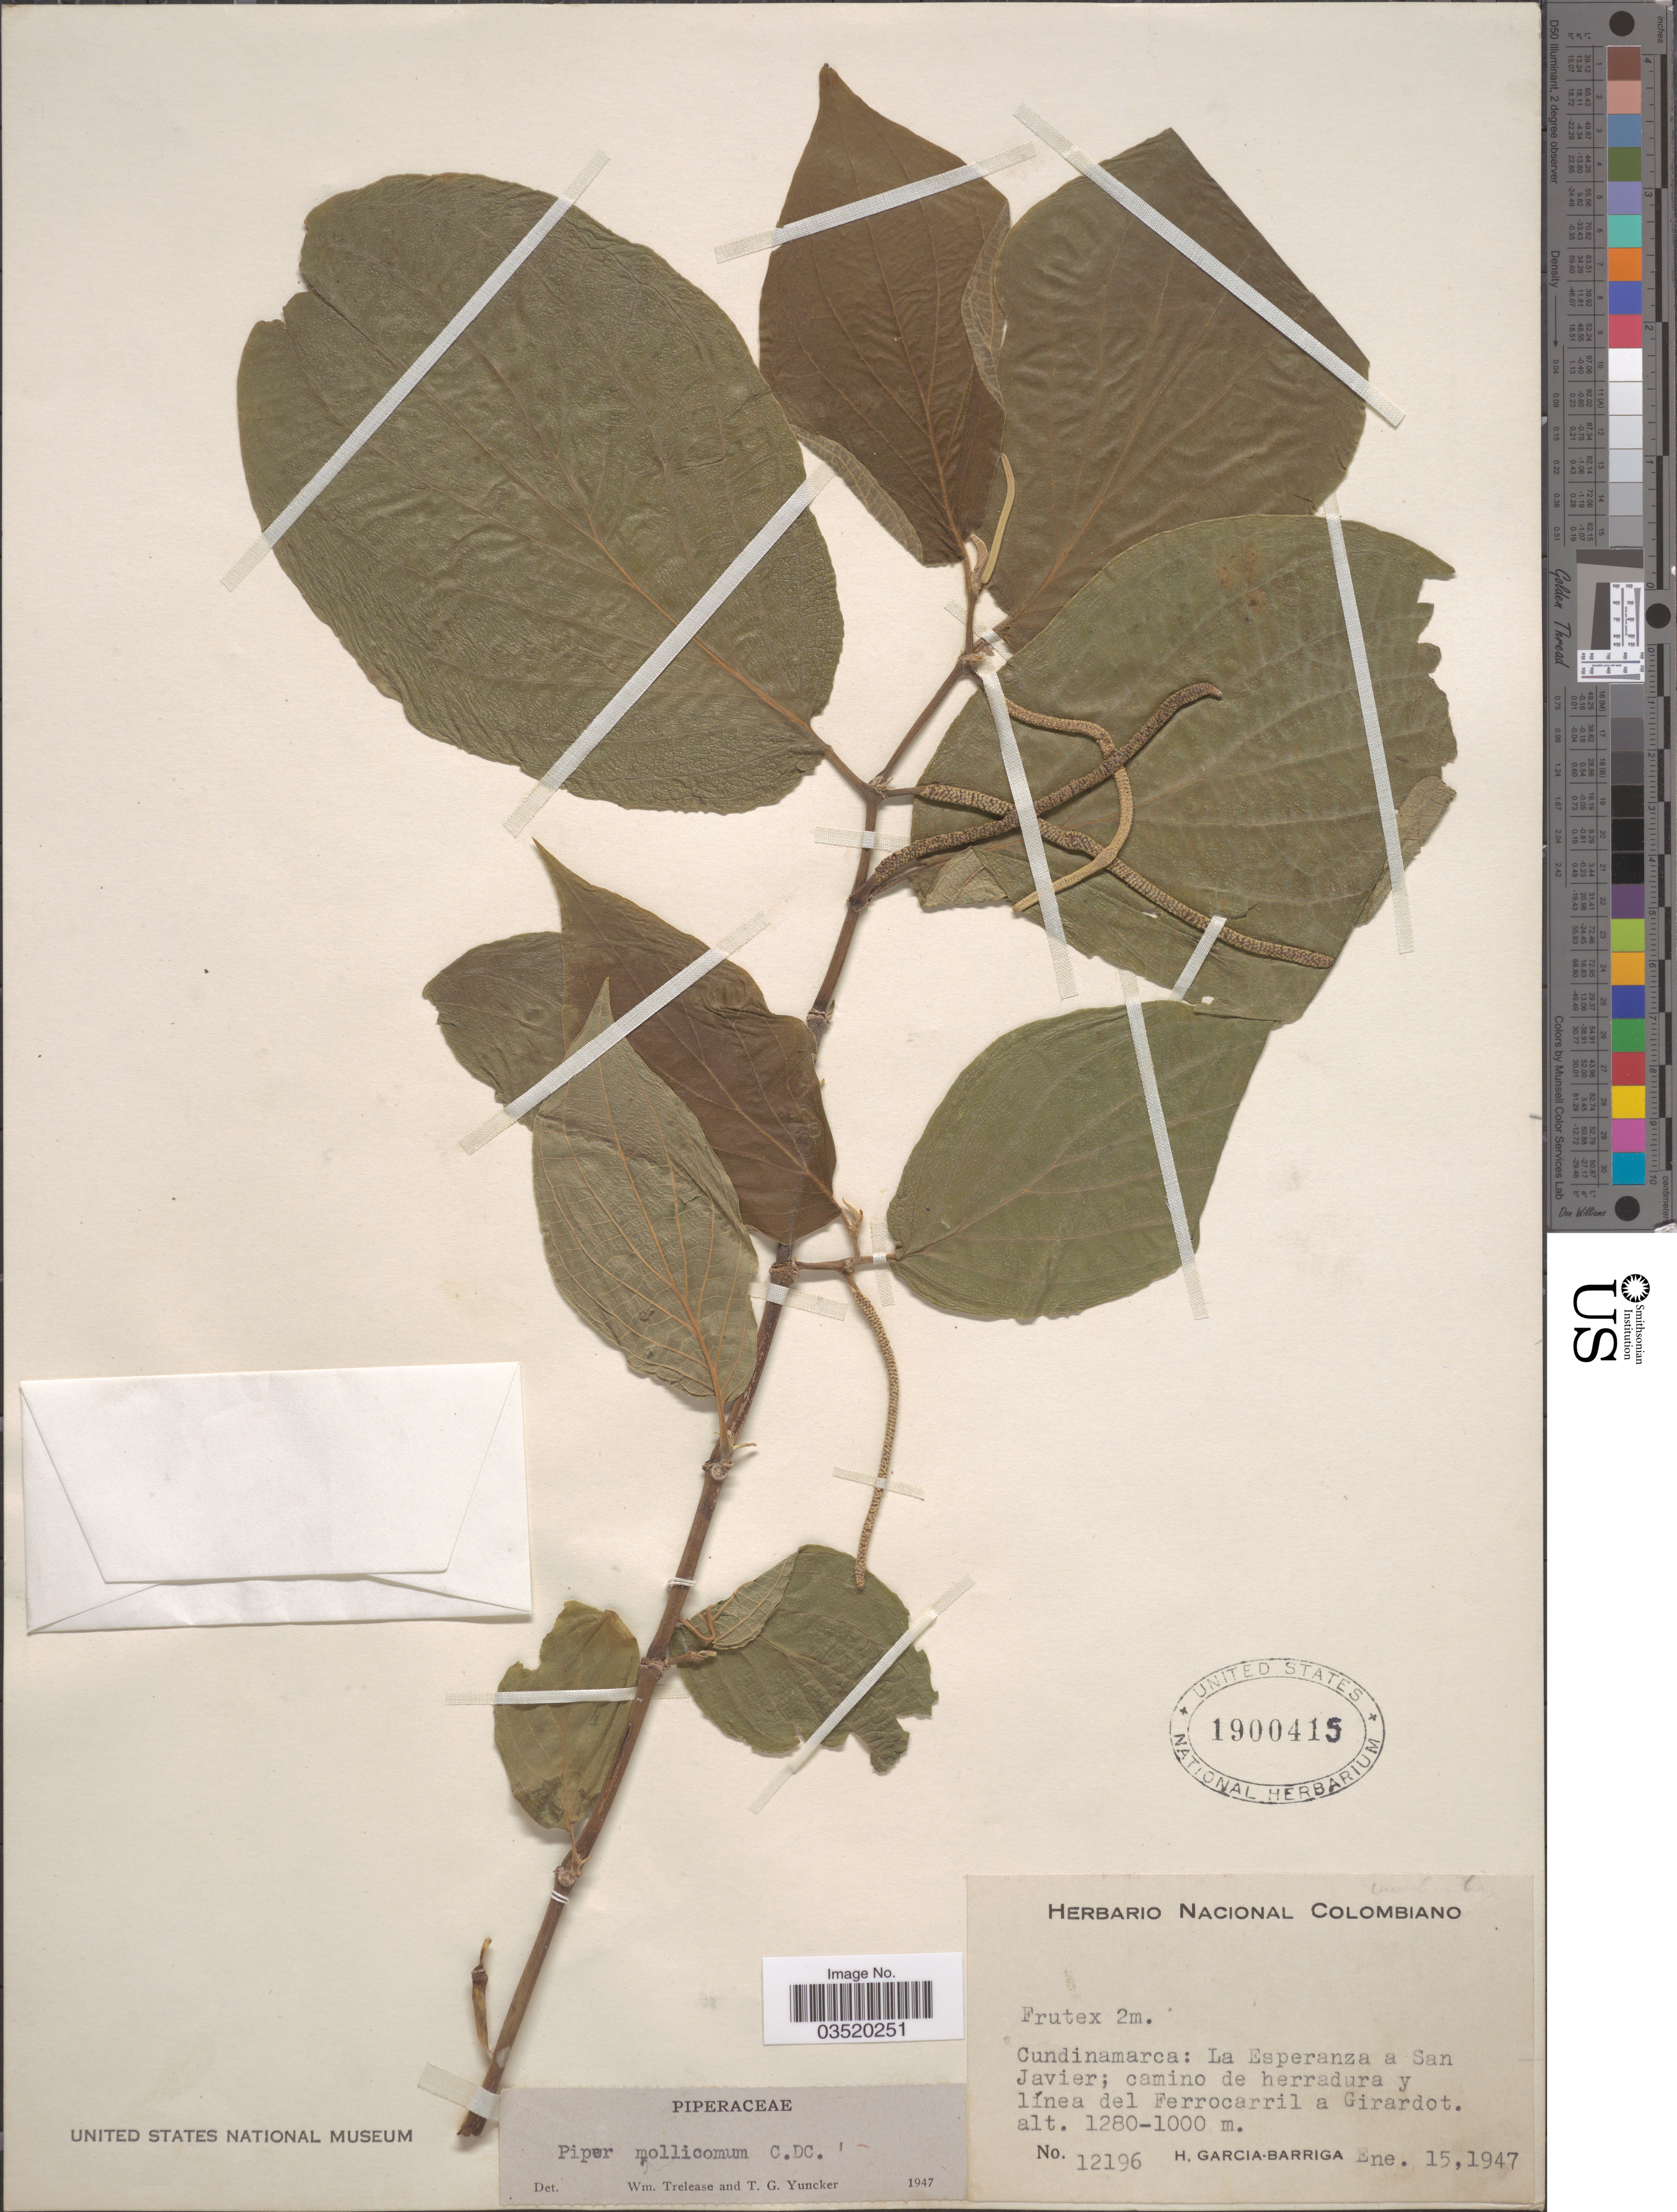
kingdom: Plantae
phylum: Tracheophyta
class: Magnoliopsida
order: Piperales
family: Piperaceae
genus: Piper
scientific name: Piper mollicomum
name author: Kunth ex Steud.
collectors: H. García Barriga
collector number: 12196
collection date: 1947-01-15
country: Colombia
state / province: Cundinamarca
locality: La Esperanza a San Javier; camino de herradura y línea del Ferrocarril a Girardot.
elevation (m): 1000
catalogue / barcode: US 1900415